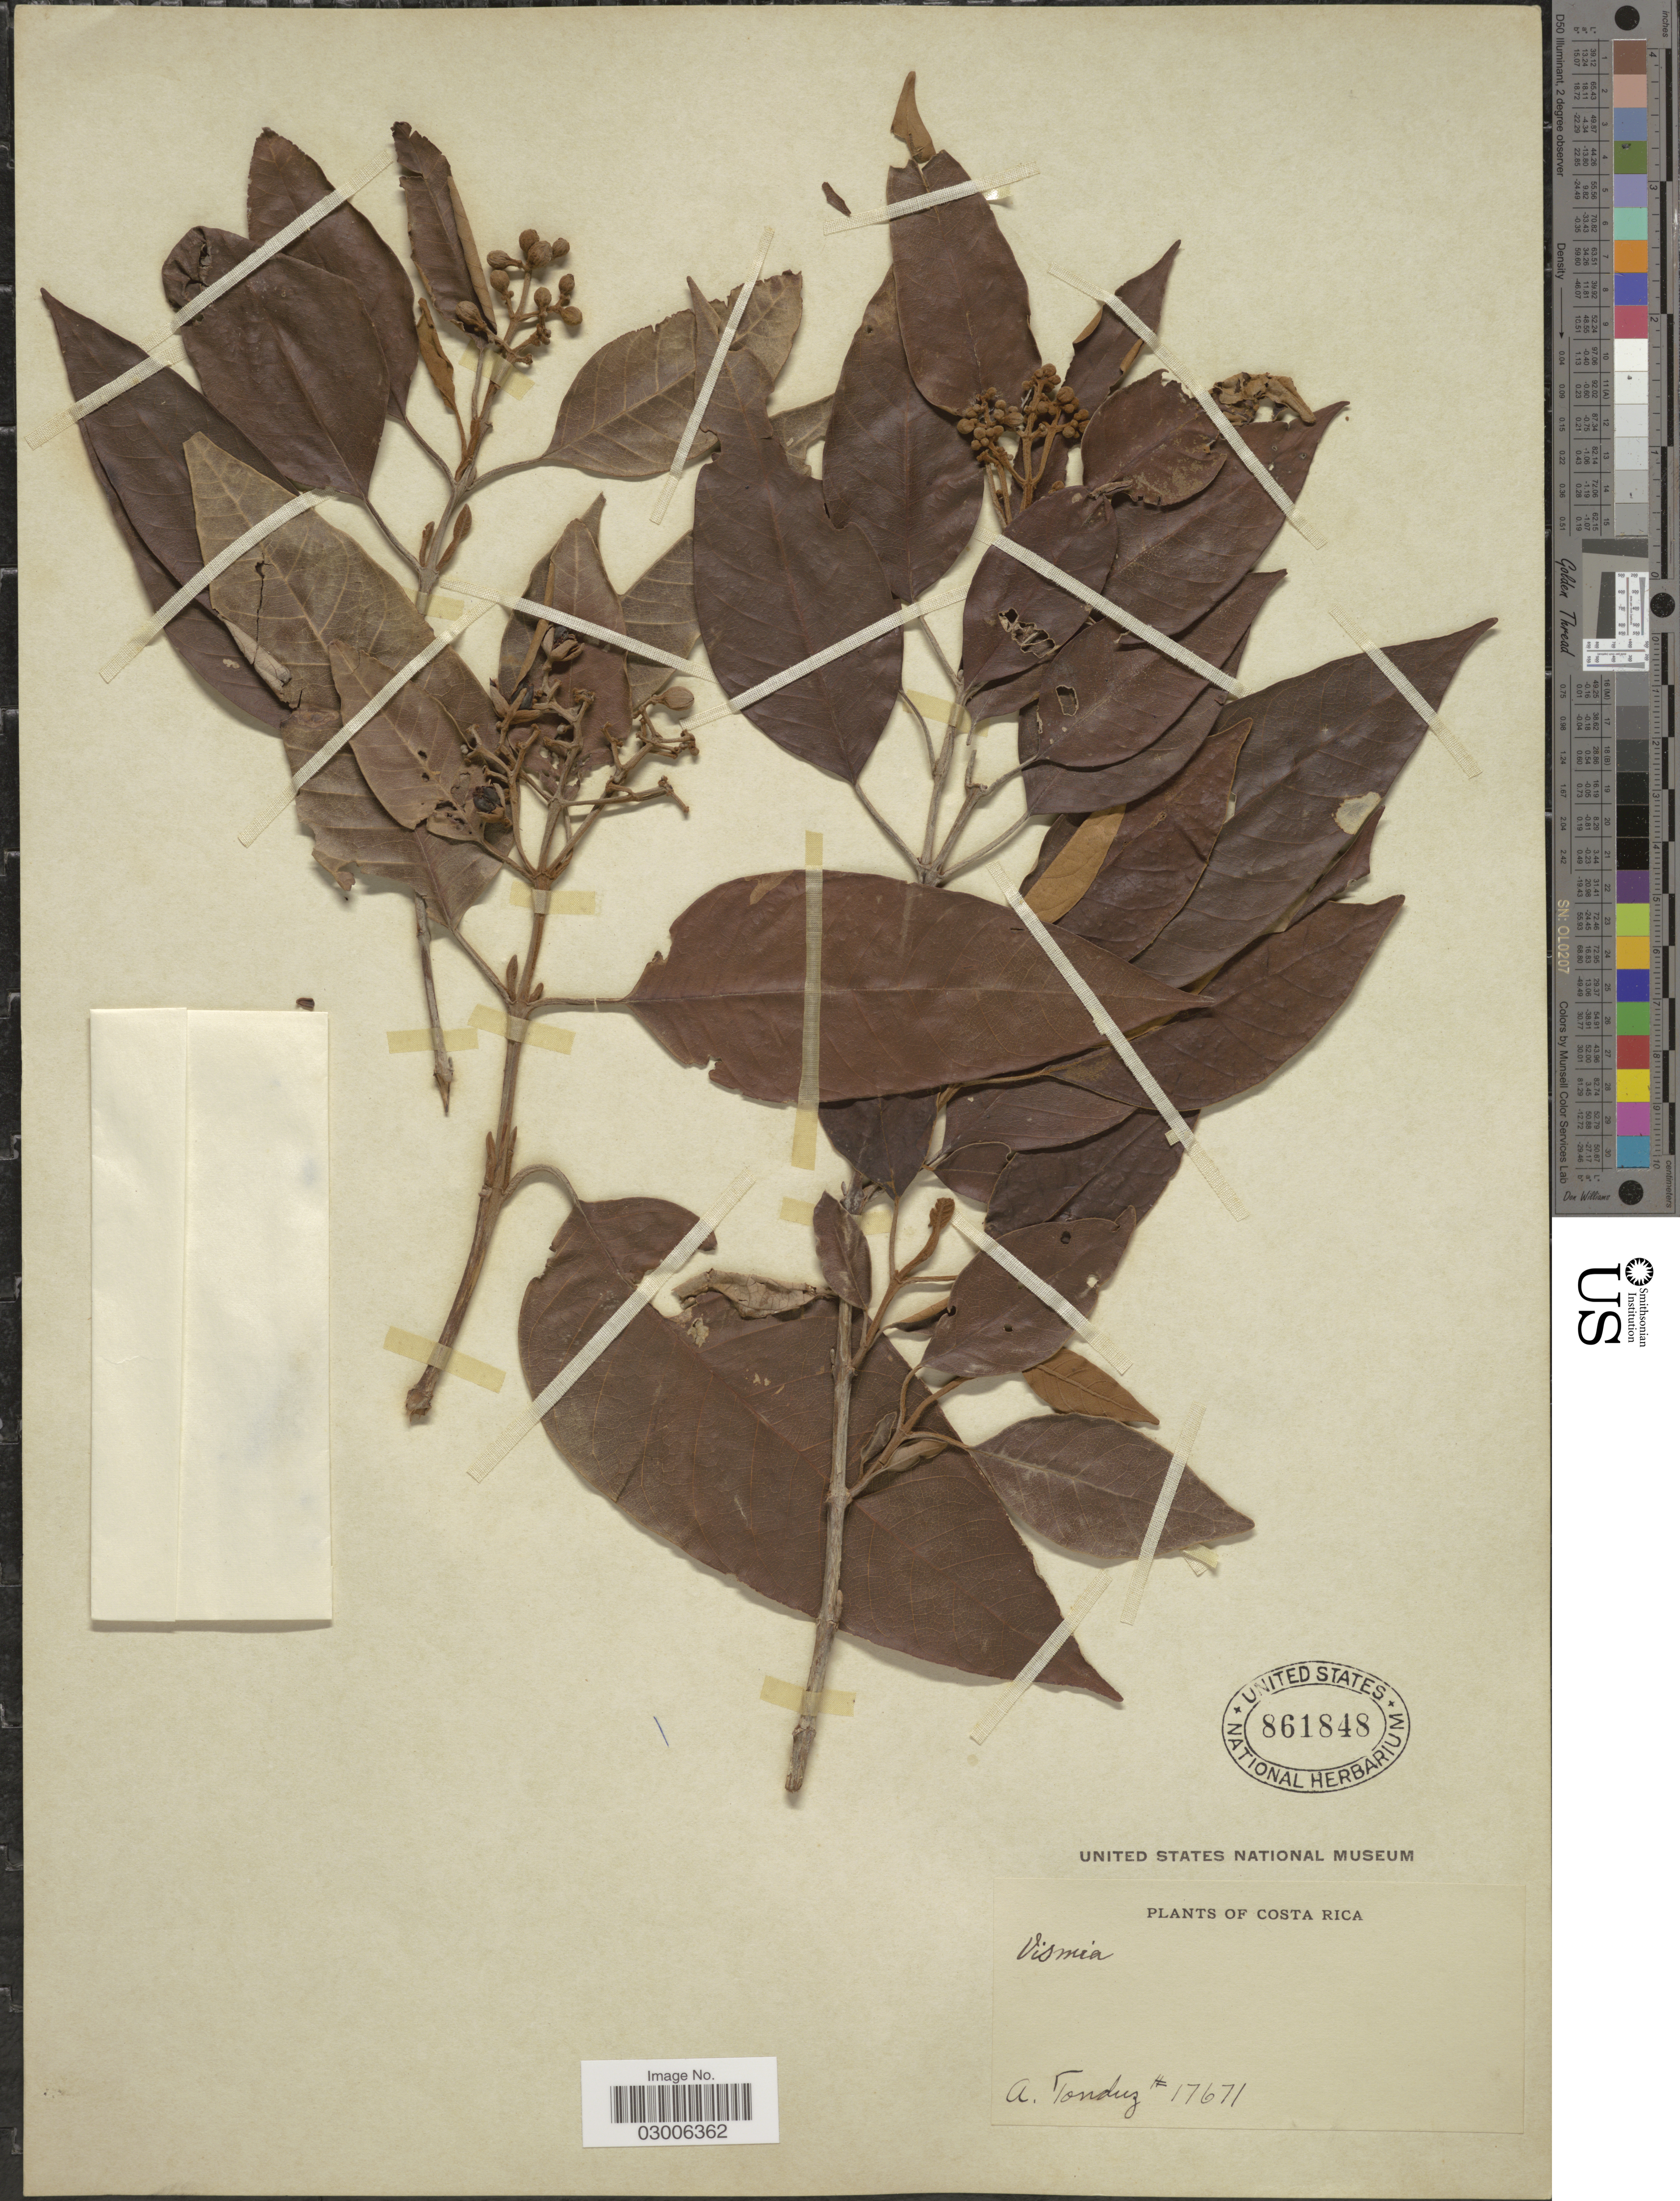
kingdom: Plantae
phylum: Tracheophyta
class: Magnoliopsida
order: Malpighiales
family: Hypericaceae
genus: Vismia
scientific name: Vismia sp.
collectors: A. Tonduz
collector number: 17671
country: Costa Rica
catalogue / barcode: US 861848